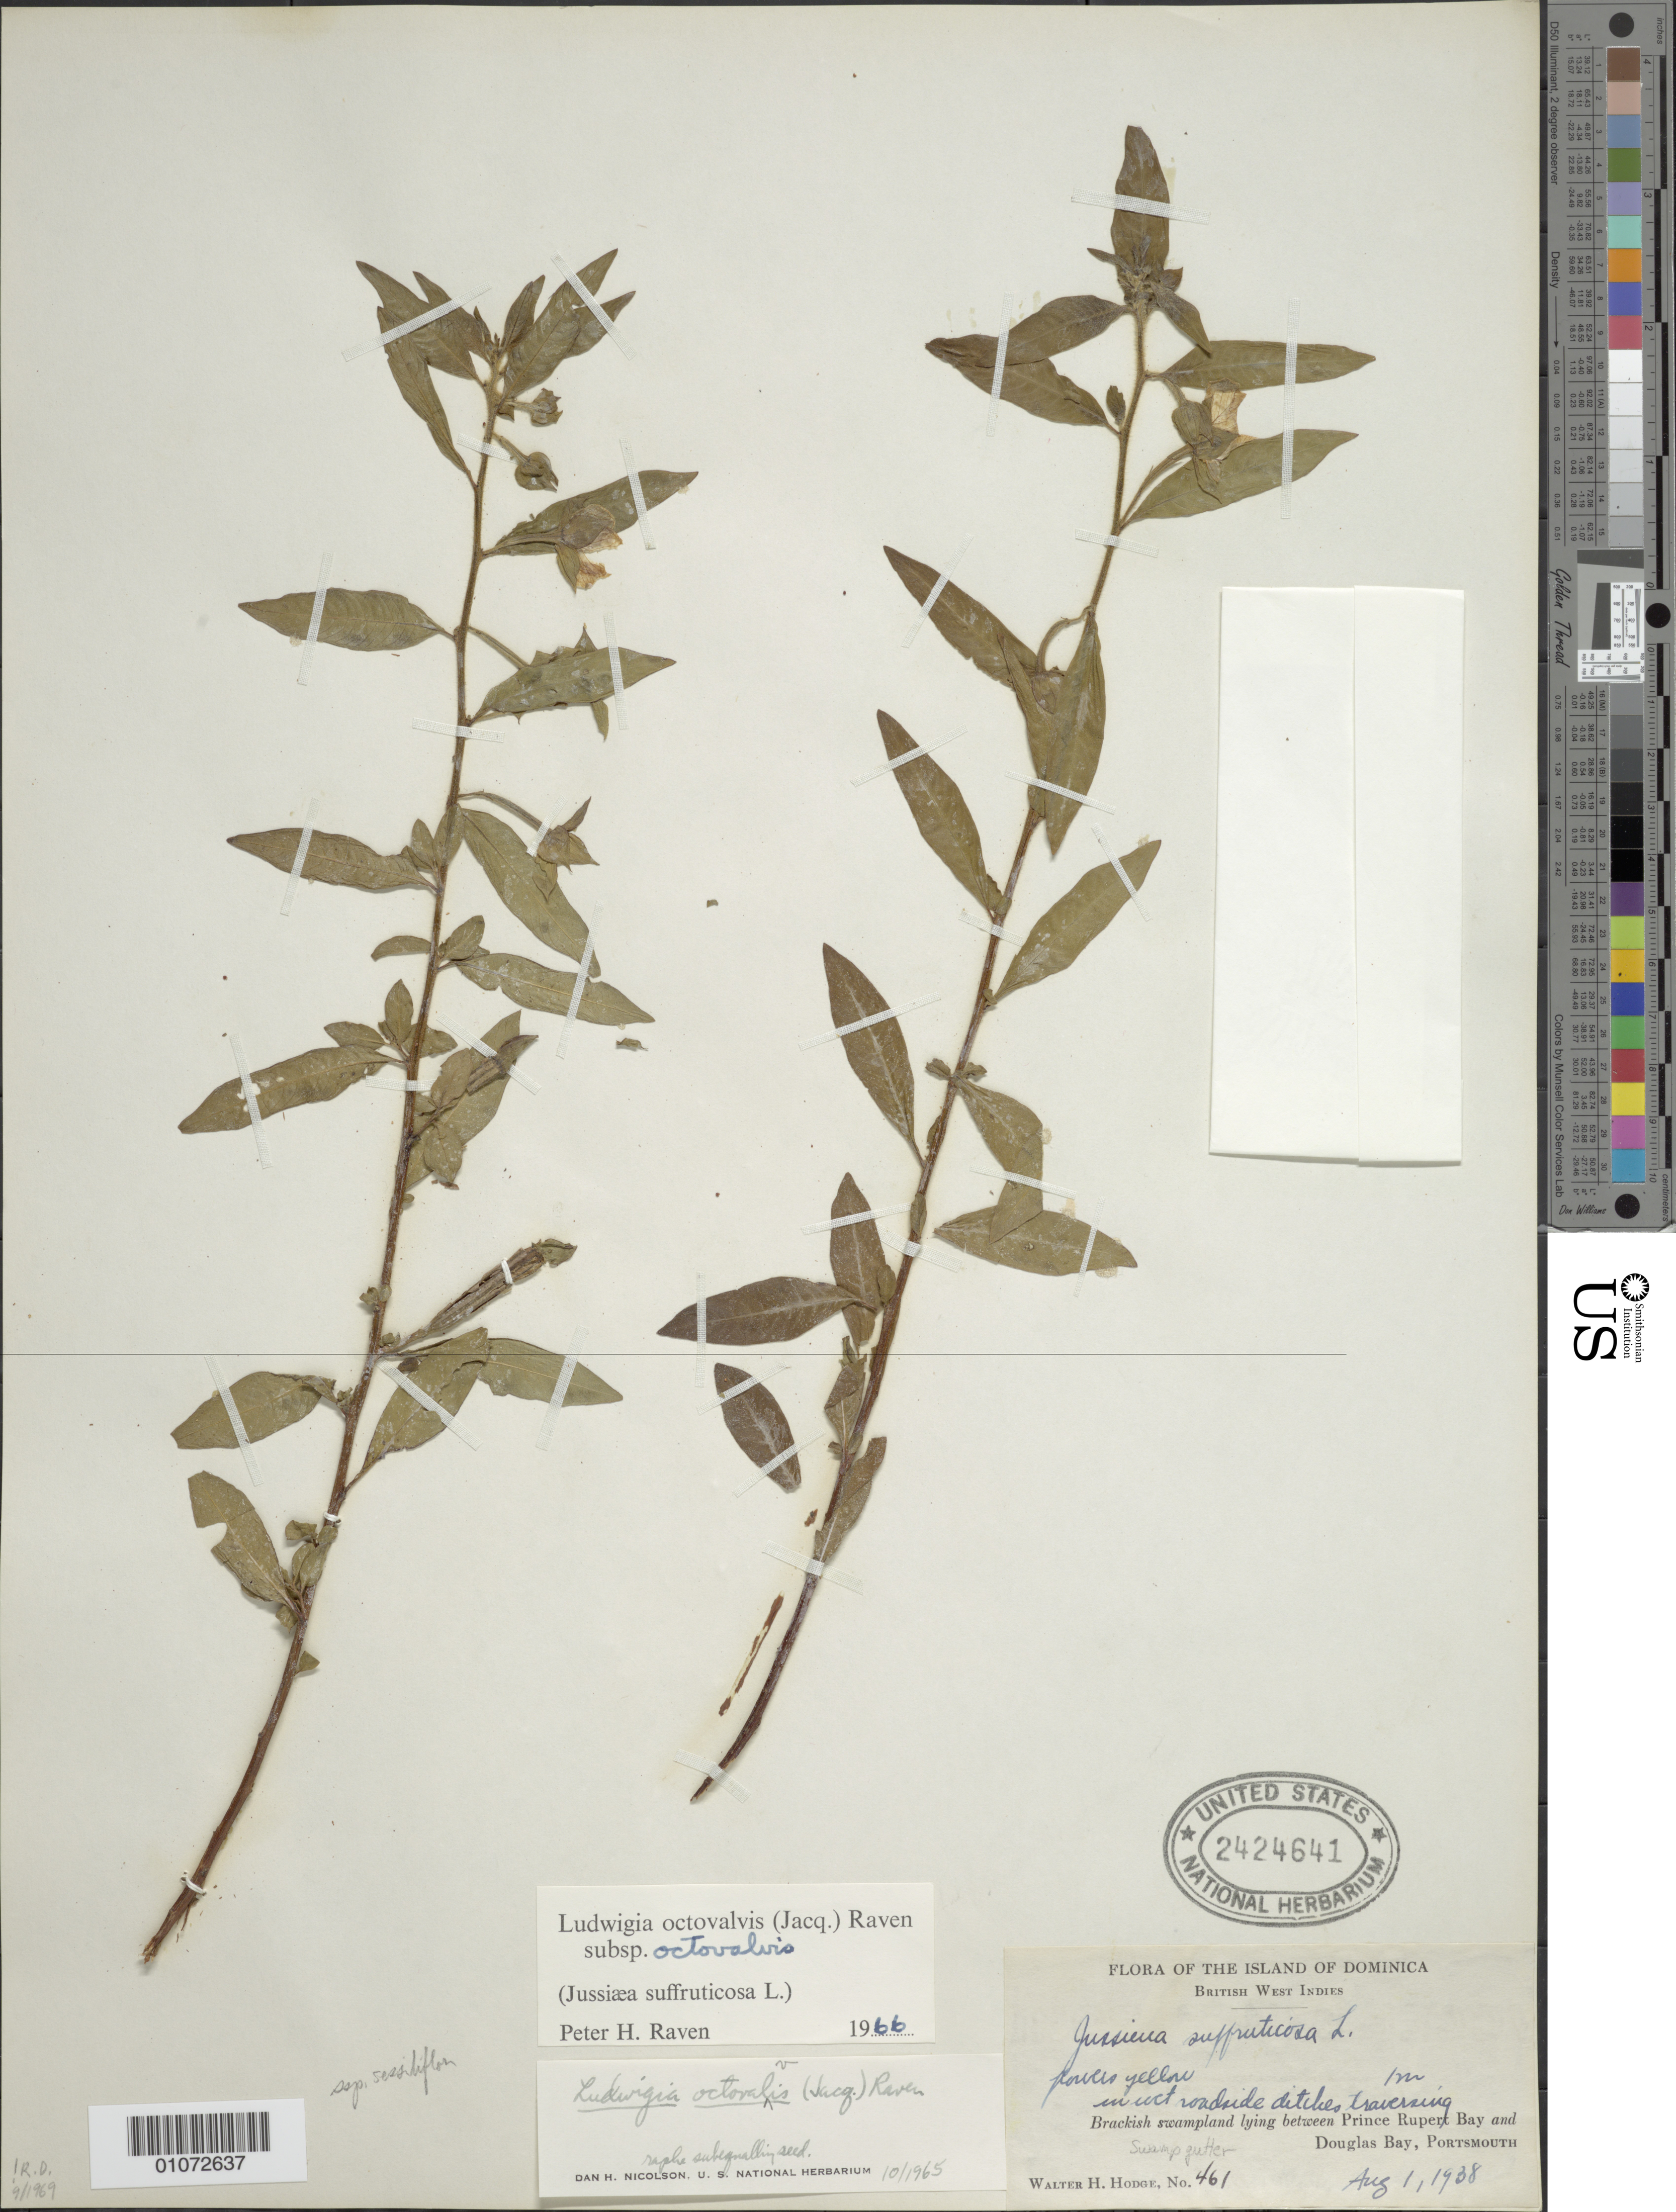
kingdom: Plantae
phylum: Tracheophyta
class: Magnoliopsida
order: Myrtales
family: Onagraceae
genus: Ludwigia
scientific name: Ludwigia octovalvis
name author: (Jacq.) P.H. Raven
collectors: W. Hodge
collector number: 461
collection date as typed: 01 Aug 1938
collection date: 1938-08-01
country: Dominica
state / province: St. John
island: Dominica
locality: Brackish swampland lying between Prince Rupert Bay and Douglas Bay, in wet roadside ditches traversing the area.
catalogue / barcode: US 2424641